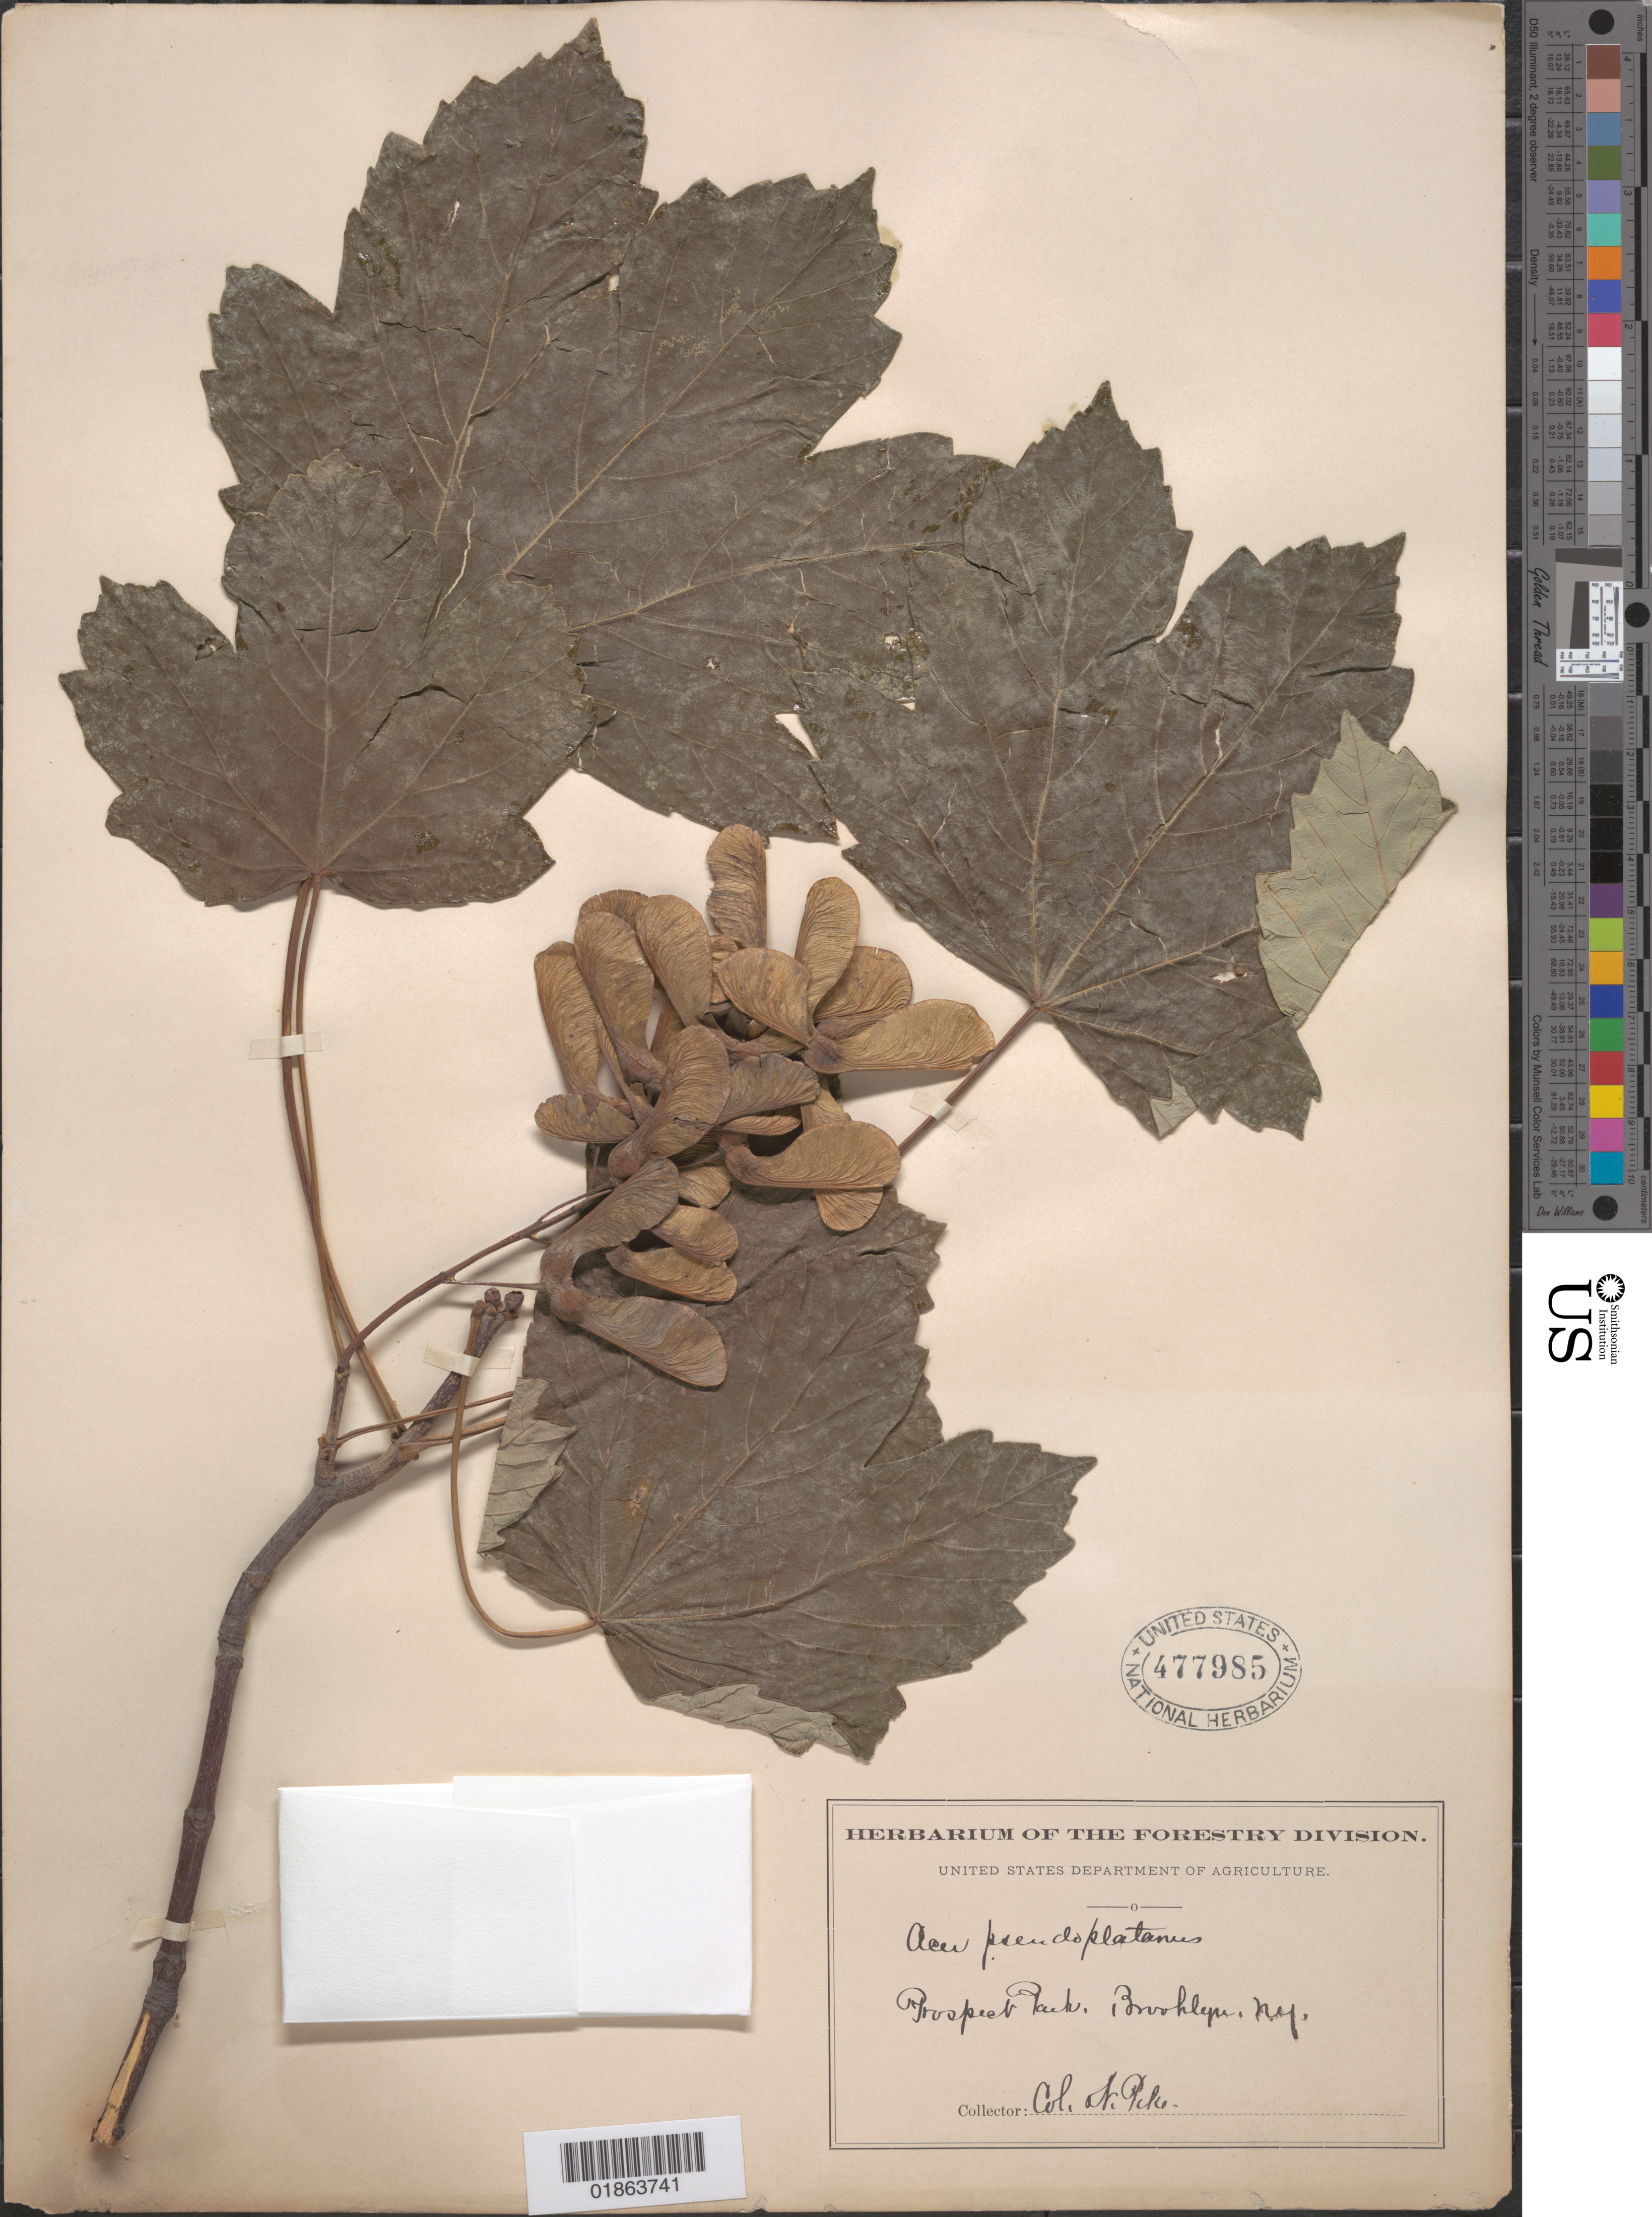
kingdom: Plantae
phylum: Tracheophyta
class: Magnoliopsida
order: Sapindales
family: Sapindaceae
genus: Acer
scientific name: Acer pseudoplatanus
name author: L.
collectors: N. Pike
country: United States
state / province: New York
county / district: Kings County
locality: Brooklyn, Prospect Park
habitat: Cultivated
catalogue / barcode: US 477985